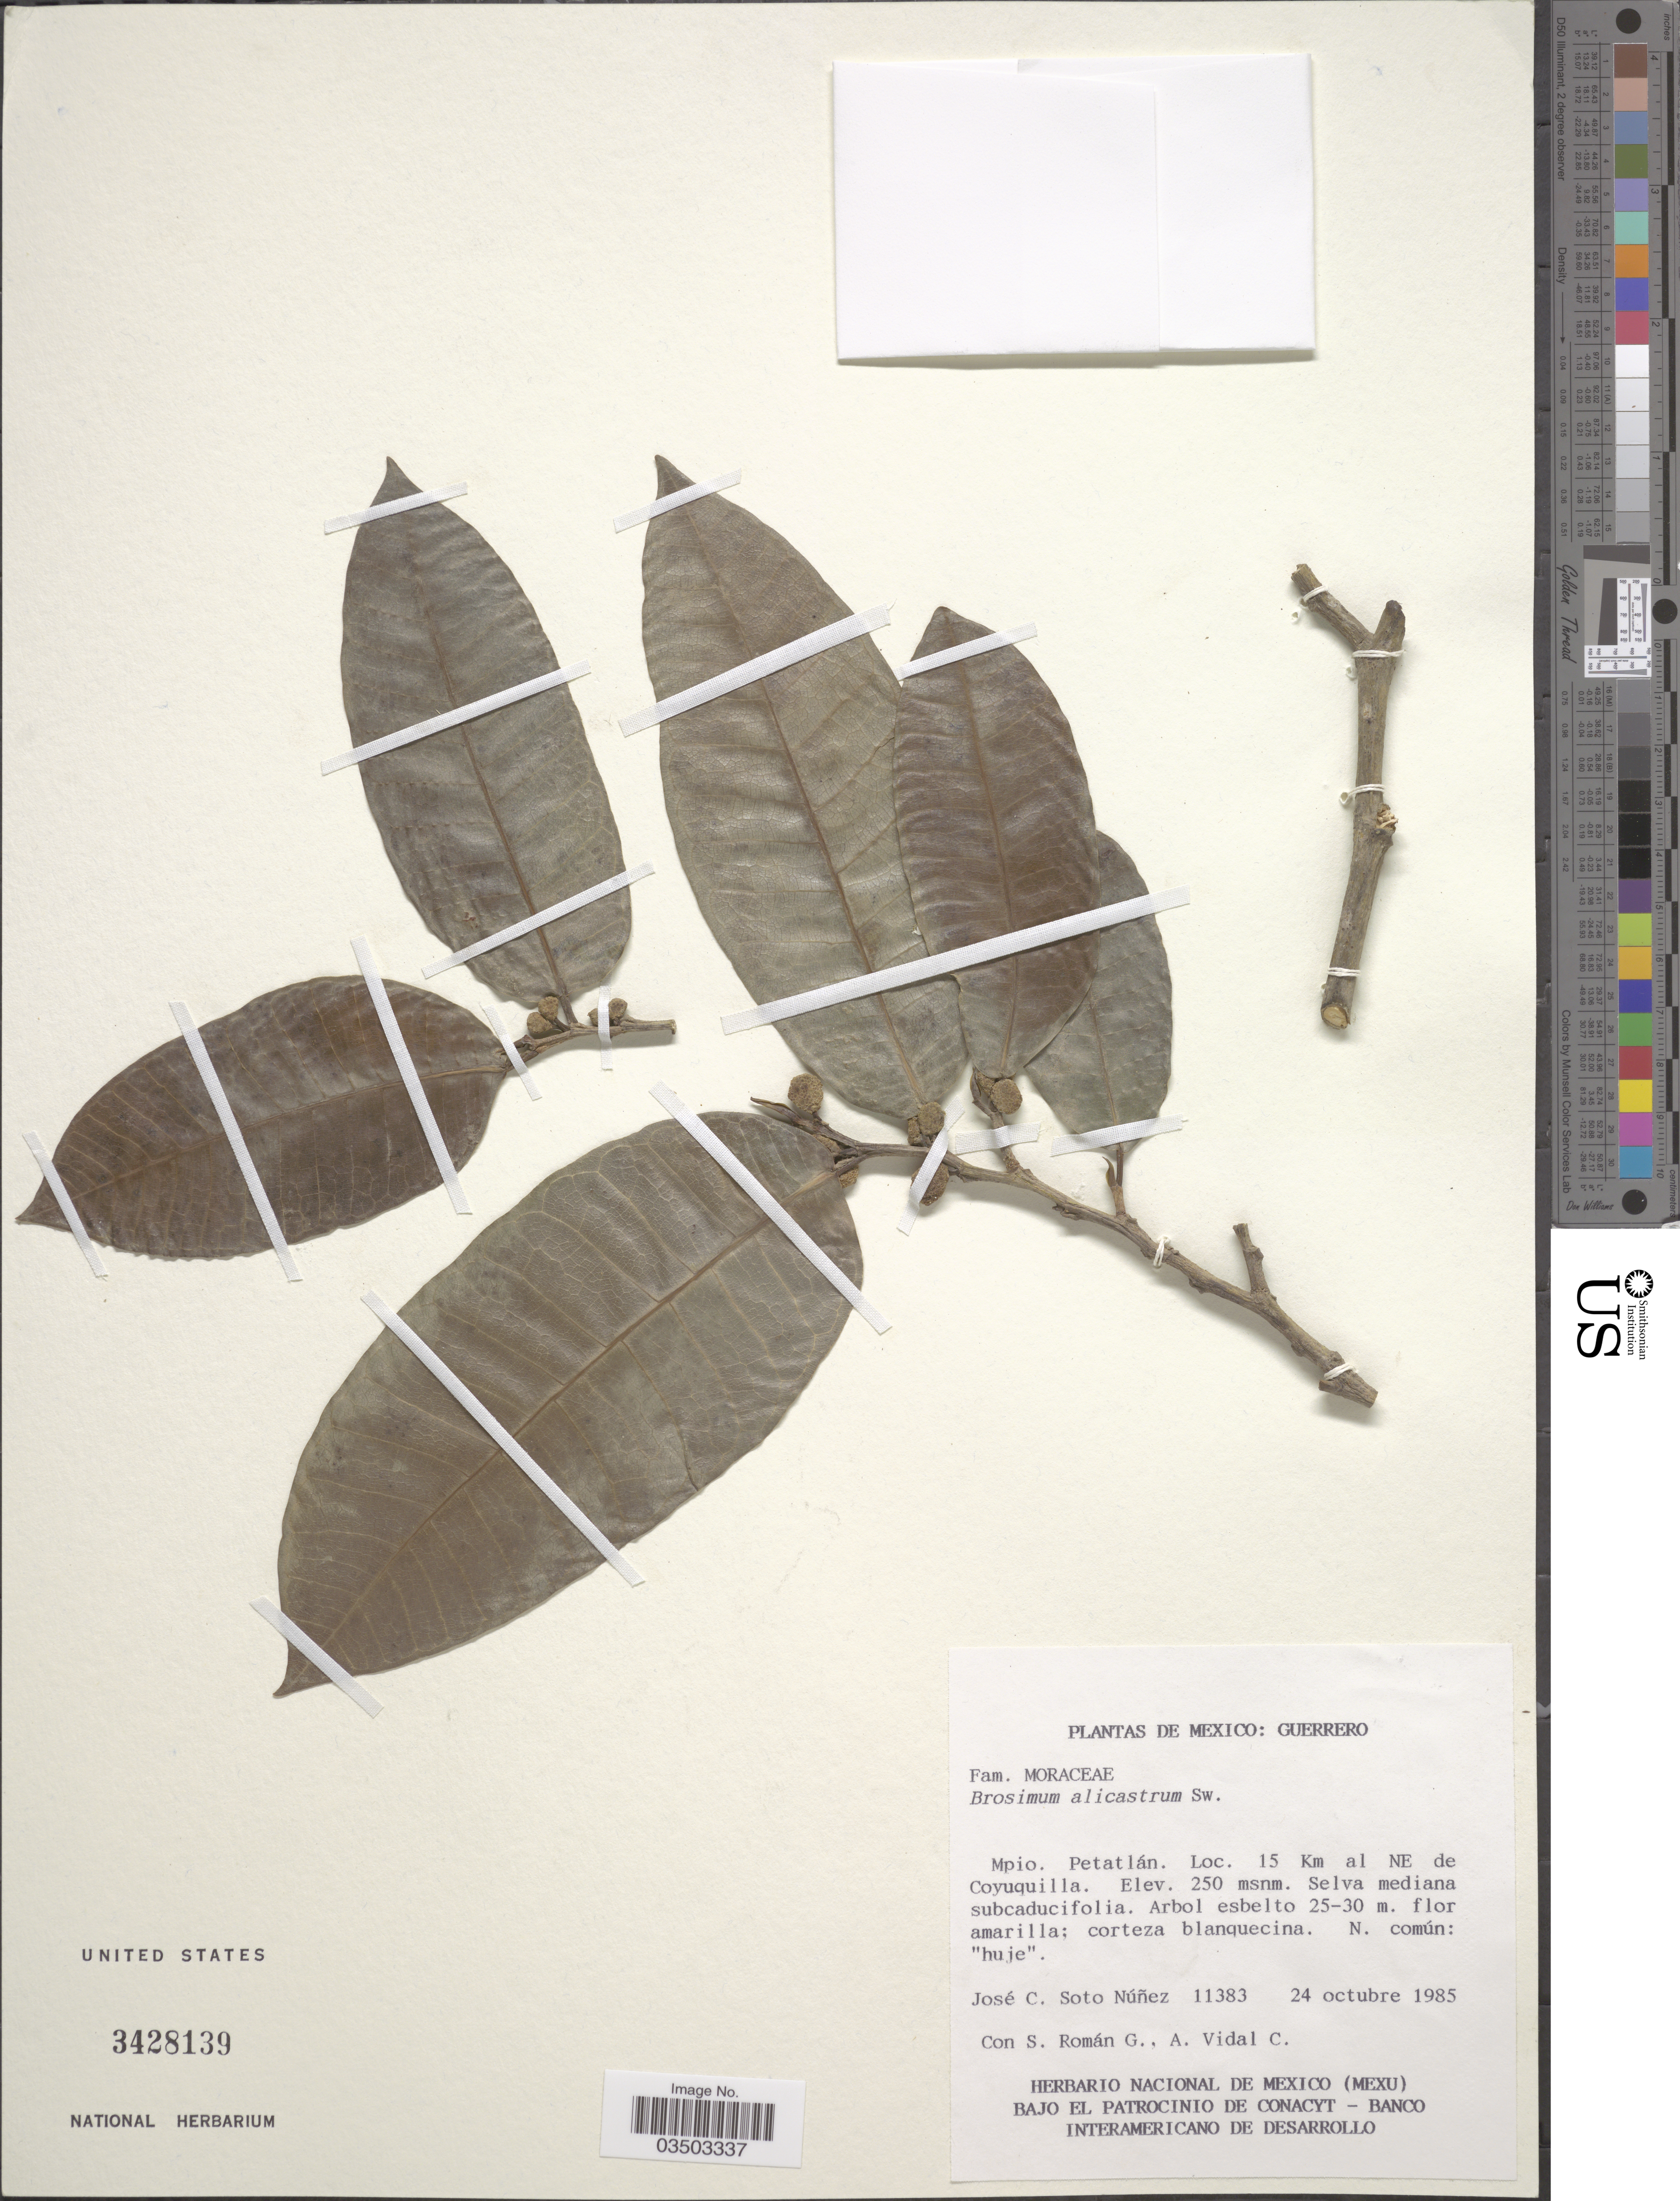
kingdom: Plantae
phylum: Tracheophyta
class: Magnoliopsida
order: Rosales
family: Moraceae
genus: Brosimum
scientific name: Brosimum alicastrum subsp. alicastrum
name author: Sw.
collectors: J. Soto, S. Román G. & A. Vidal C.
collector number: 11383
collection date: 1985-10-24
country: Mexico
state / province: Guerrero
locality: Mpio. Petatlán. 15 Km al NE de Coyuquilla.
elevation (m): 250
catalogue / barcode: US 3428139